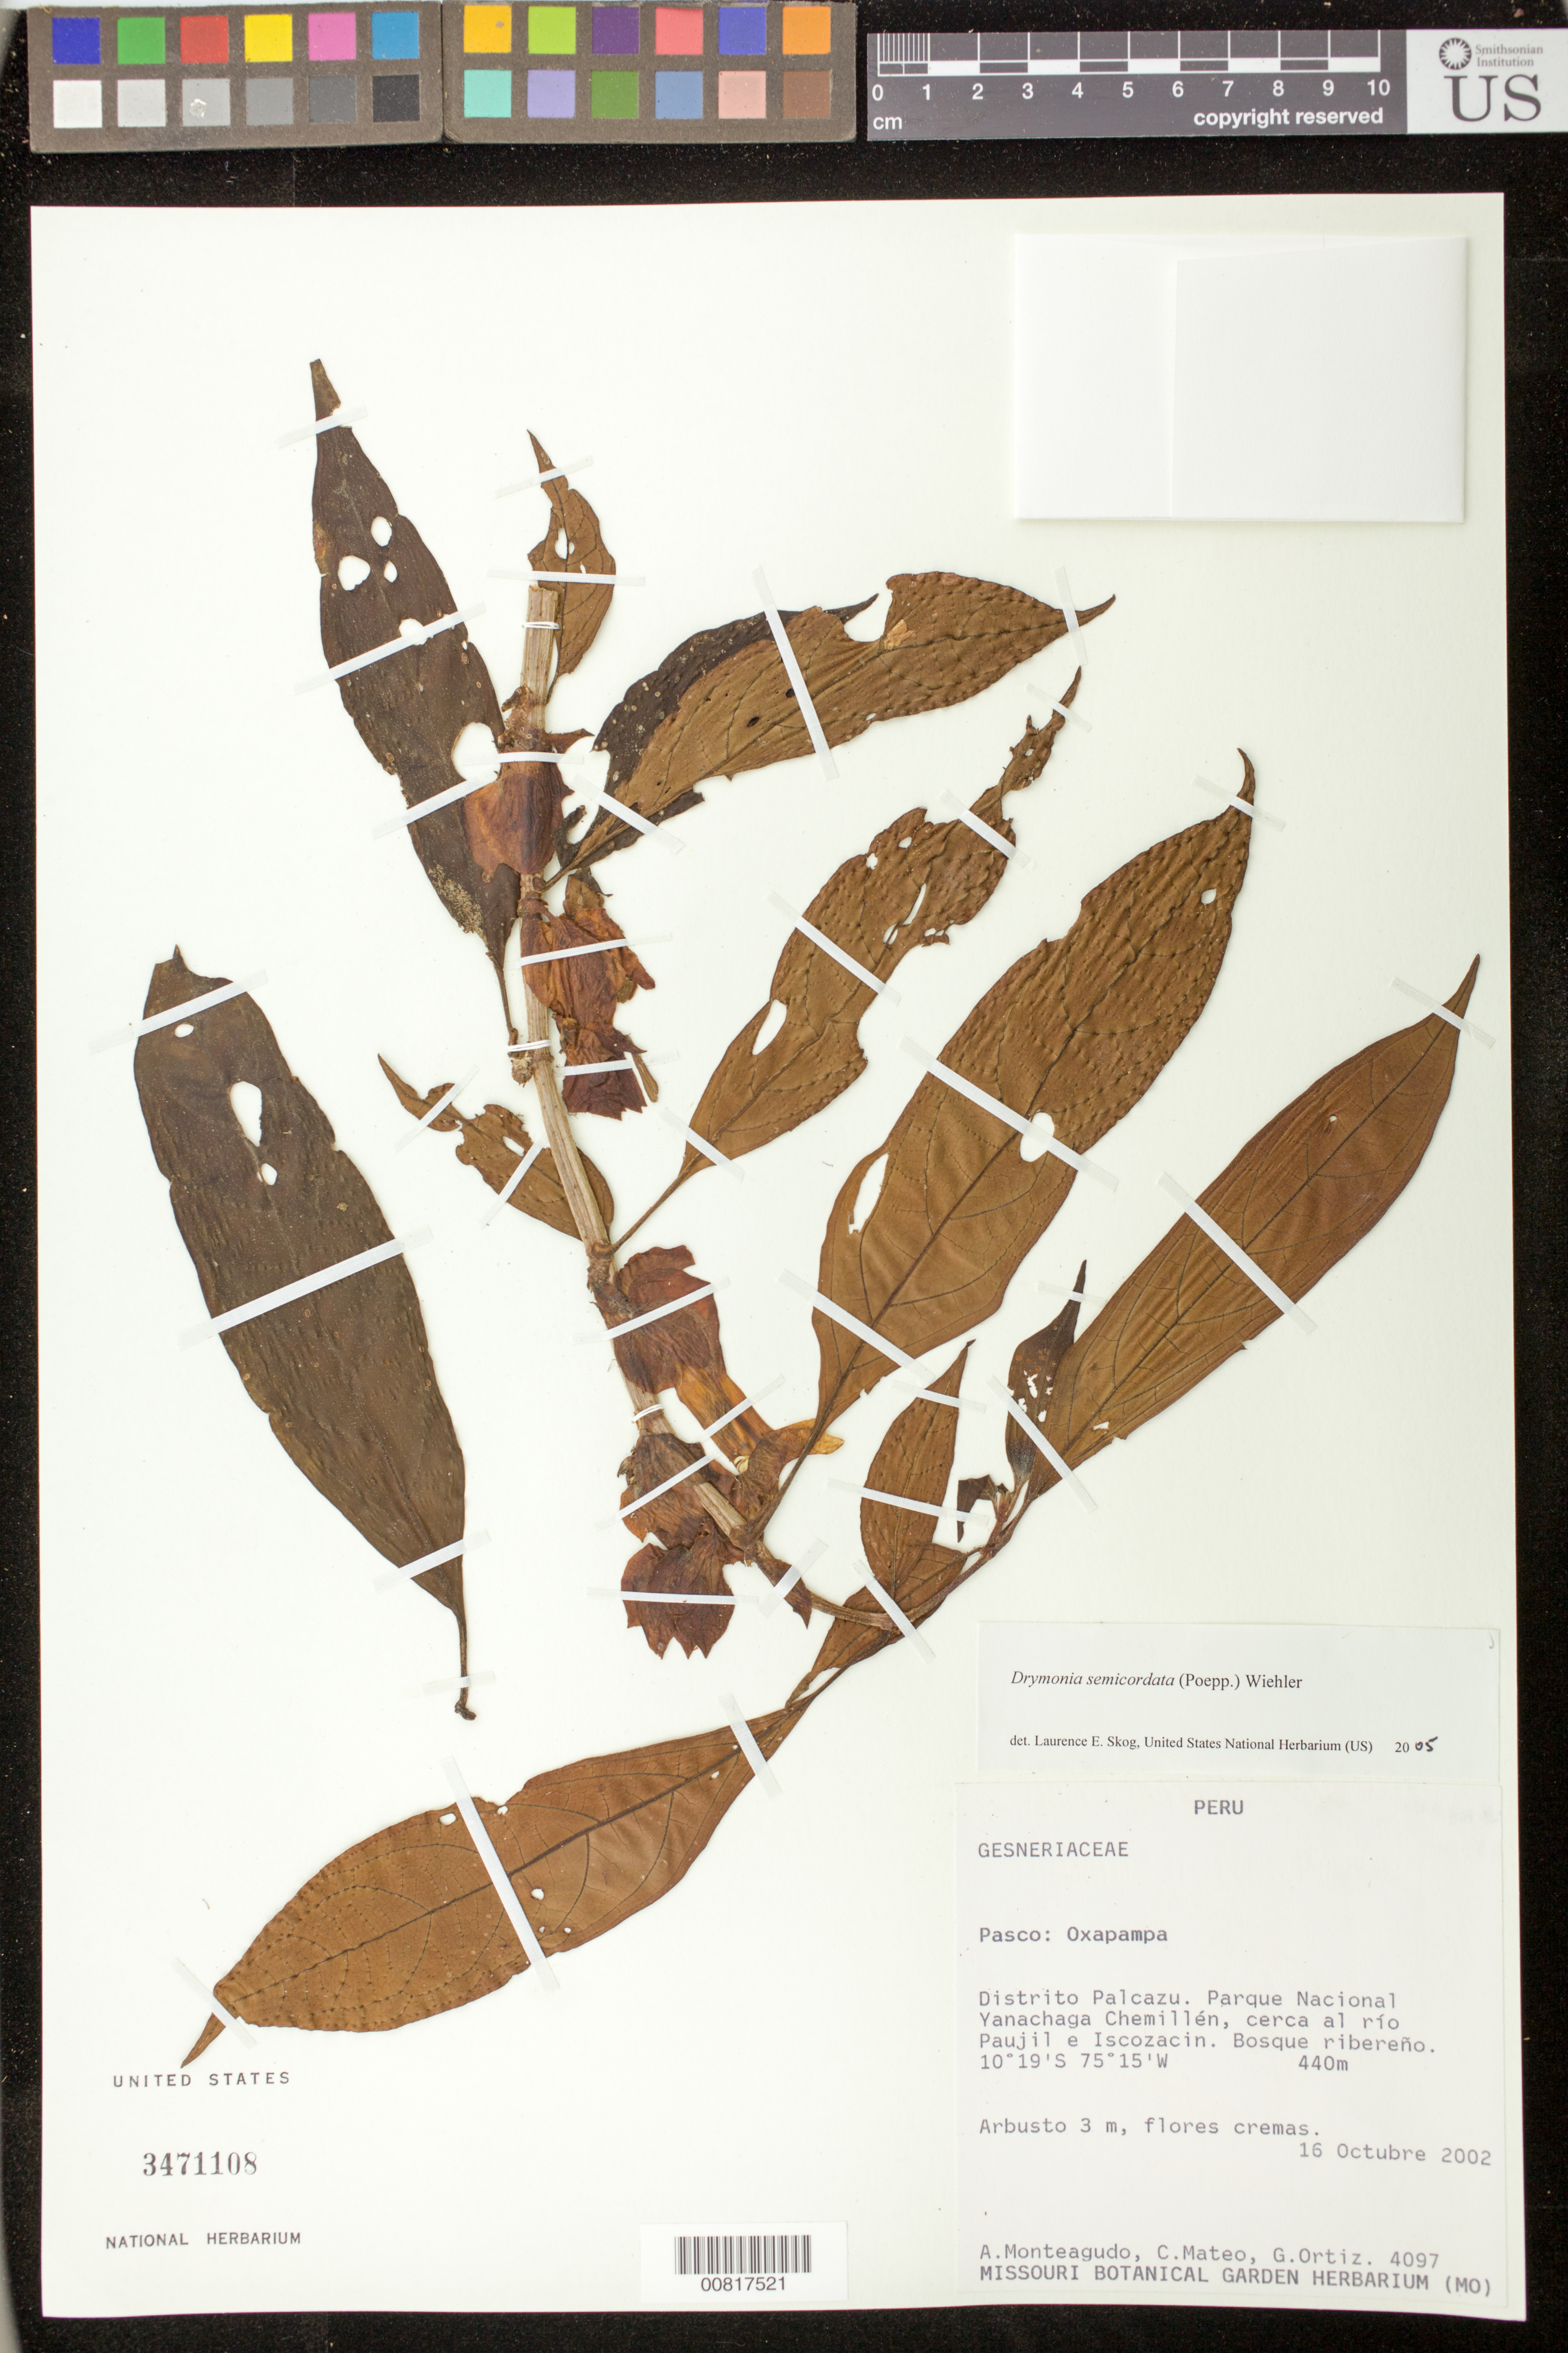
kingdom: Plantae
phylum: Tracheophyta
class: Magnoliopsida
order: Lamiales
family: Gesneriaceae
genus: Drymonia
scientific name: Drymonia semicordata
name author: (Poepp.) Wiehler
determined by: Skog, Laurence E.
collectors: A. Monteagudo, C. Mateo & G. Ortiz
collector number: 4097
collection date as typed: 16 Oct 2002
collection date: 2002-10-16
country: Peru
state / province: Pasco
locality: Pasco: Oxapampa. Distrito Palcazu. Parque Nacional Yanachaga Chemillén, cerca al río Paujil e Iscozacin.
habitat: Bosque ribereño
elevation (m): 440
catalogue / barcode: US 3471108